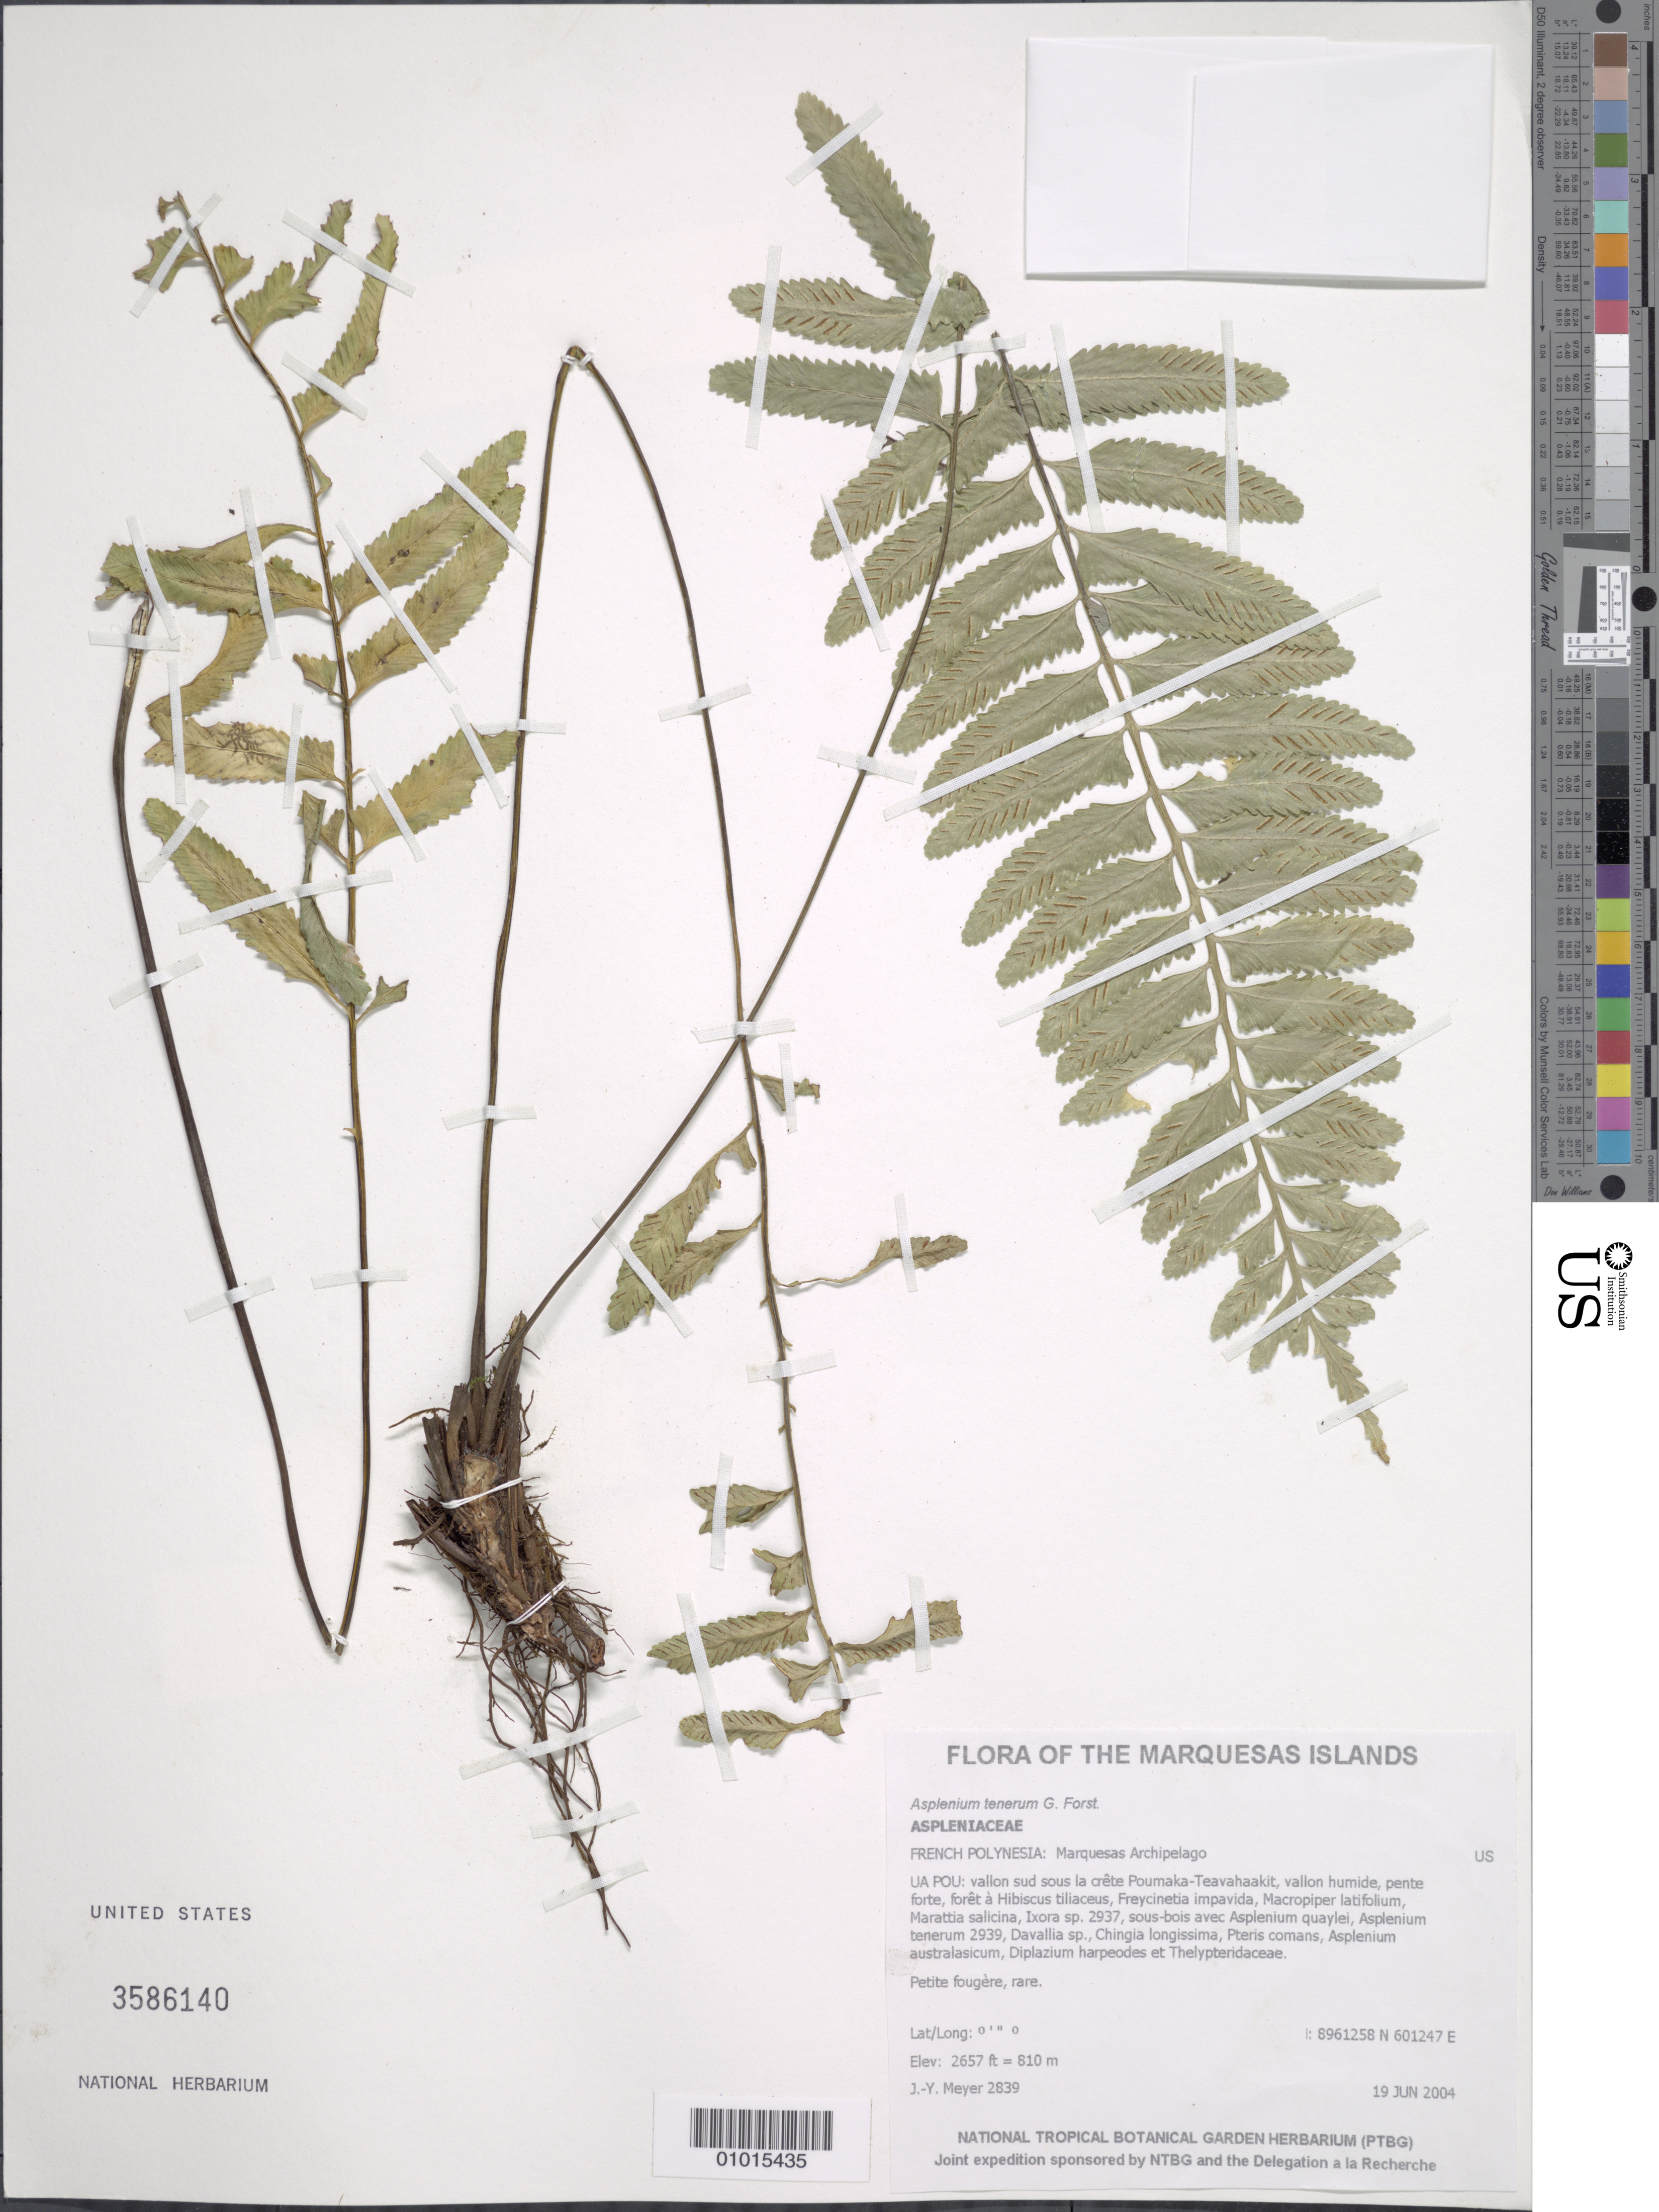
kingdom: Plantae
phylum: Tracheophyta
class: Polypodiopsida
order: Polypodiales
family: Aspleniaceae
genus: Asplenium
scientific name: Asplenium tenerum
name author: G. Forst.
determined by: Lorence, David H., (PTBG), National Tropical Botanical Garden (UNITED STATES)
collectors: J.-Y. Meyer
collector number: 2839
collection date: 2004-06-19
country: French Polynesia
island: Ua Pou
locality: Vallon sud sous la crete Poumaka-Teavahaakit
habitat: Vallon humide, pente forte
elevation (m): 810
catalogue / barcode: US 3586140